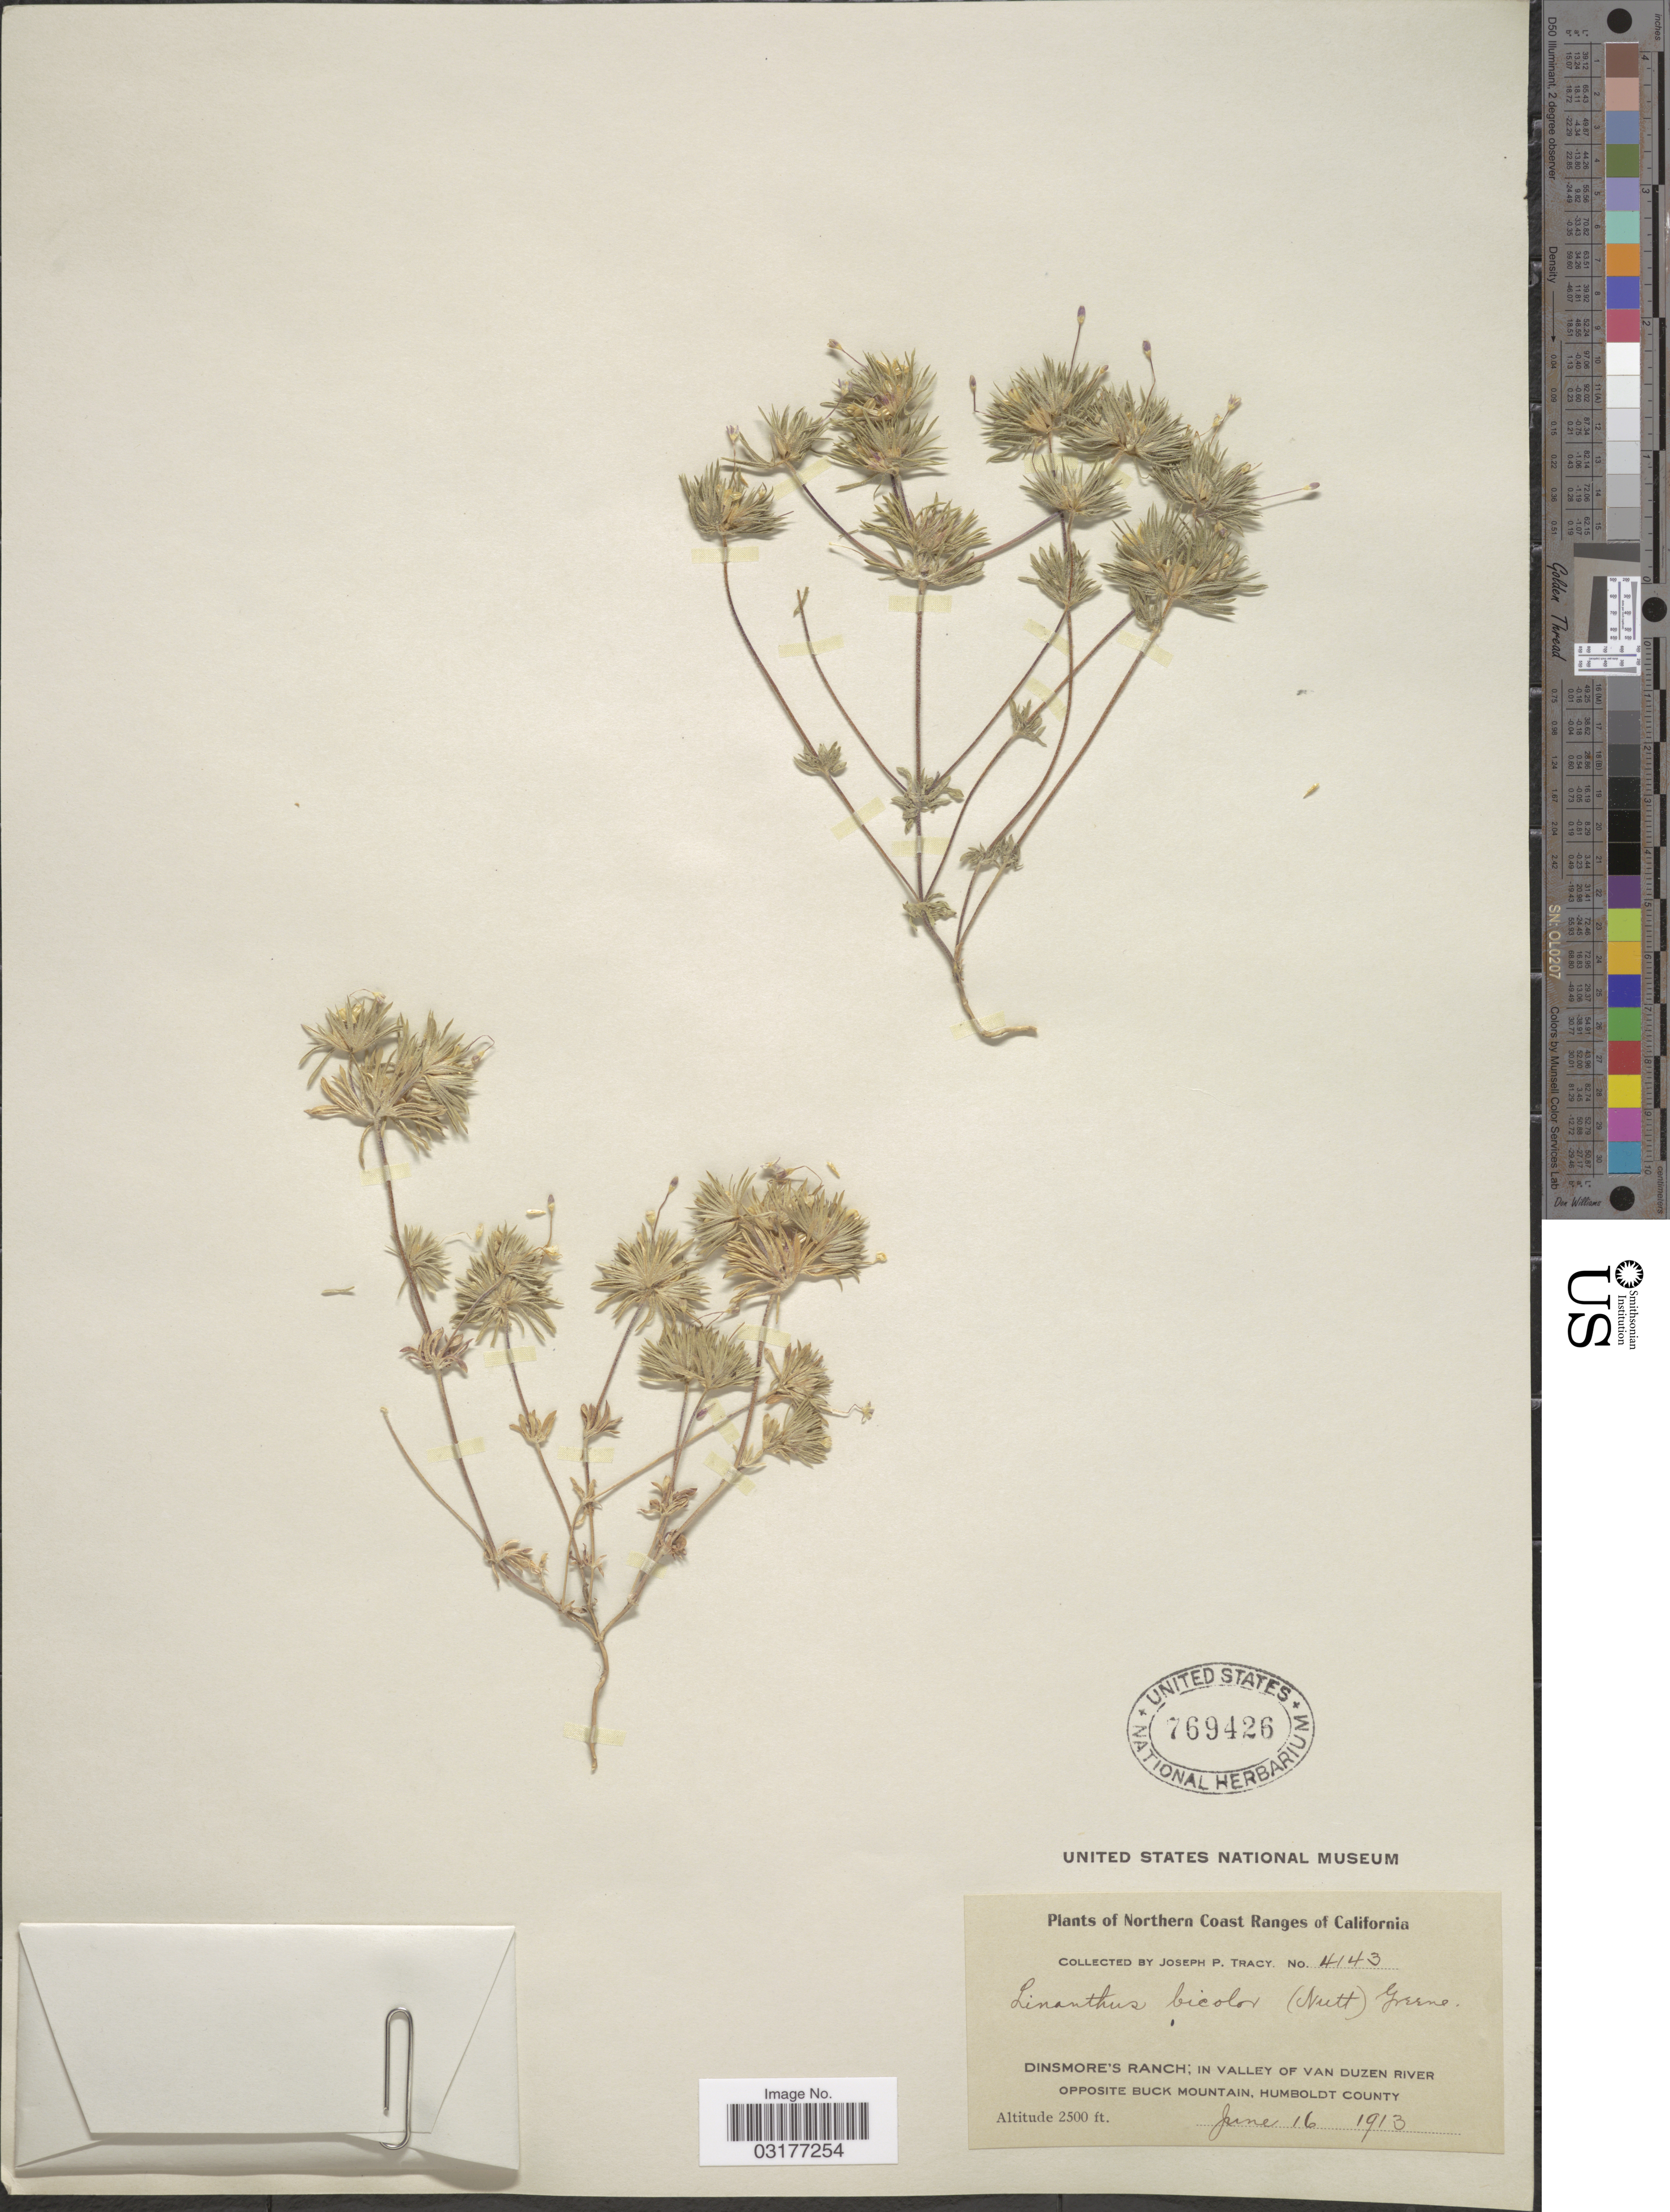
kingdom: Plantae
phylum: Tracheophyta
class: Magnoliopsida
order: Ericales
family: Polemoniaceae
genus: Leptosiphon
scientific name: Leptosiphon bicolor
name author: Nutt.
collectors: J. Tracy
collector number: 4143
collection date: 1913-06-16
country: United States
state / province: California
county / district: Humboldt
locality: Northern Coast Ranges of California. Dinsmore's Ranch; In Valley of Van Duzen River opposite Buck Mountain, Humboldt County.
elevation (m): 762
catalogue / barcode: US 769426